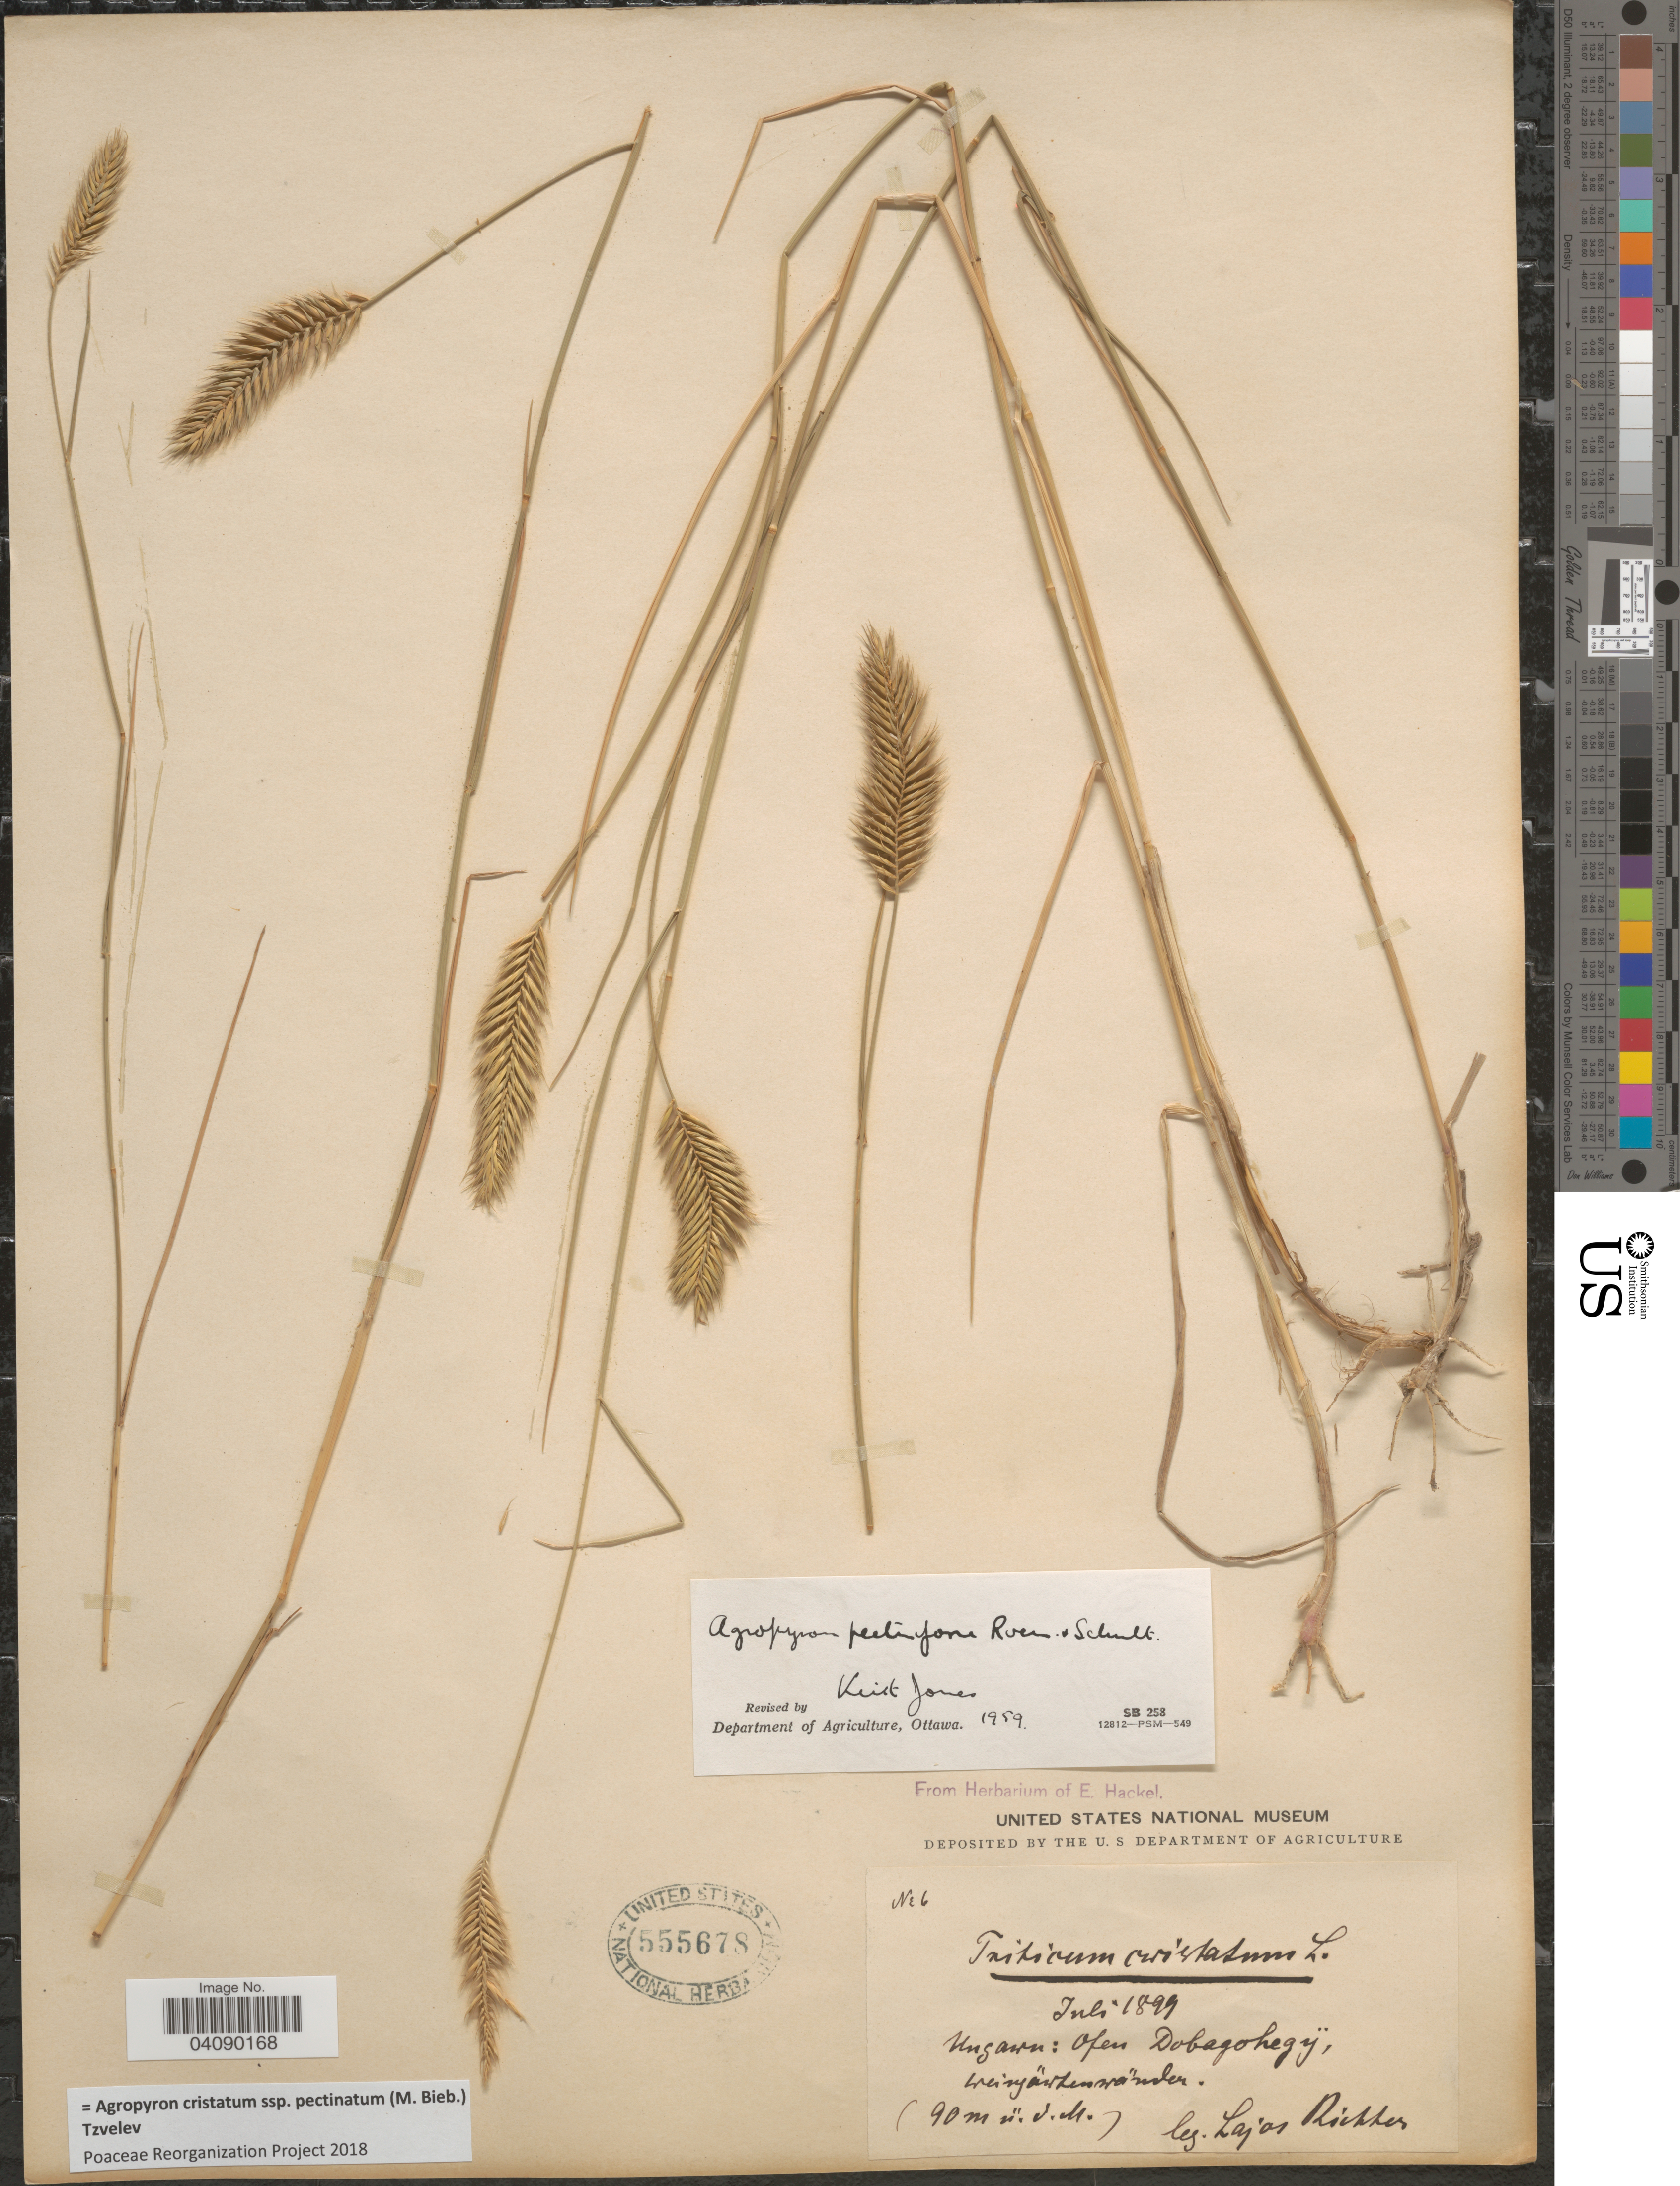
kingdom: Plantae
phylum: Tracheophyta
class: Liliopsida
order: Poales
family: Poaceae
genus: Agropyron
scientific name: Agropyron cristatum subsp. pectinatum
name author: (M. Bieb.) Tzvelev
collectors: L. Richter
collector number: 6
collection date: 1899-07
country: Hungary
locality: Ungarn: Ofen Dobagohegij, Weinjänzenränder [interpreted].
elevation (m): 90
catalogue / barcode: US 555678